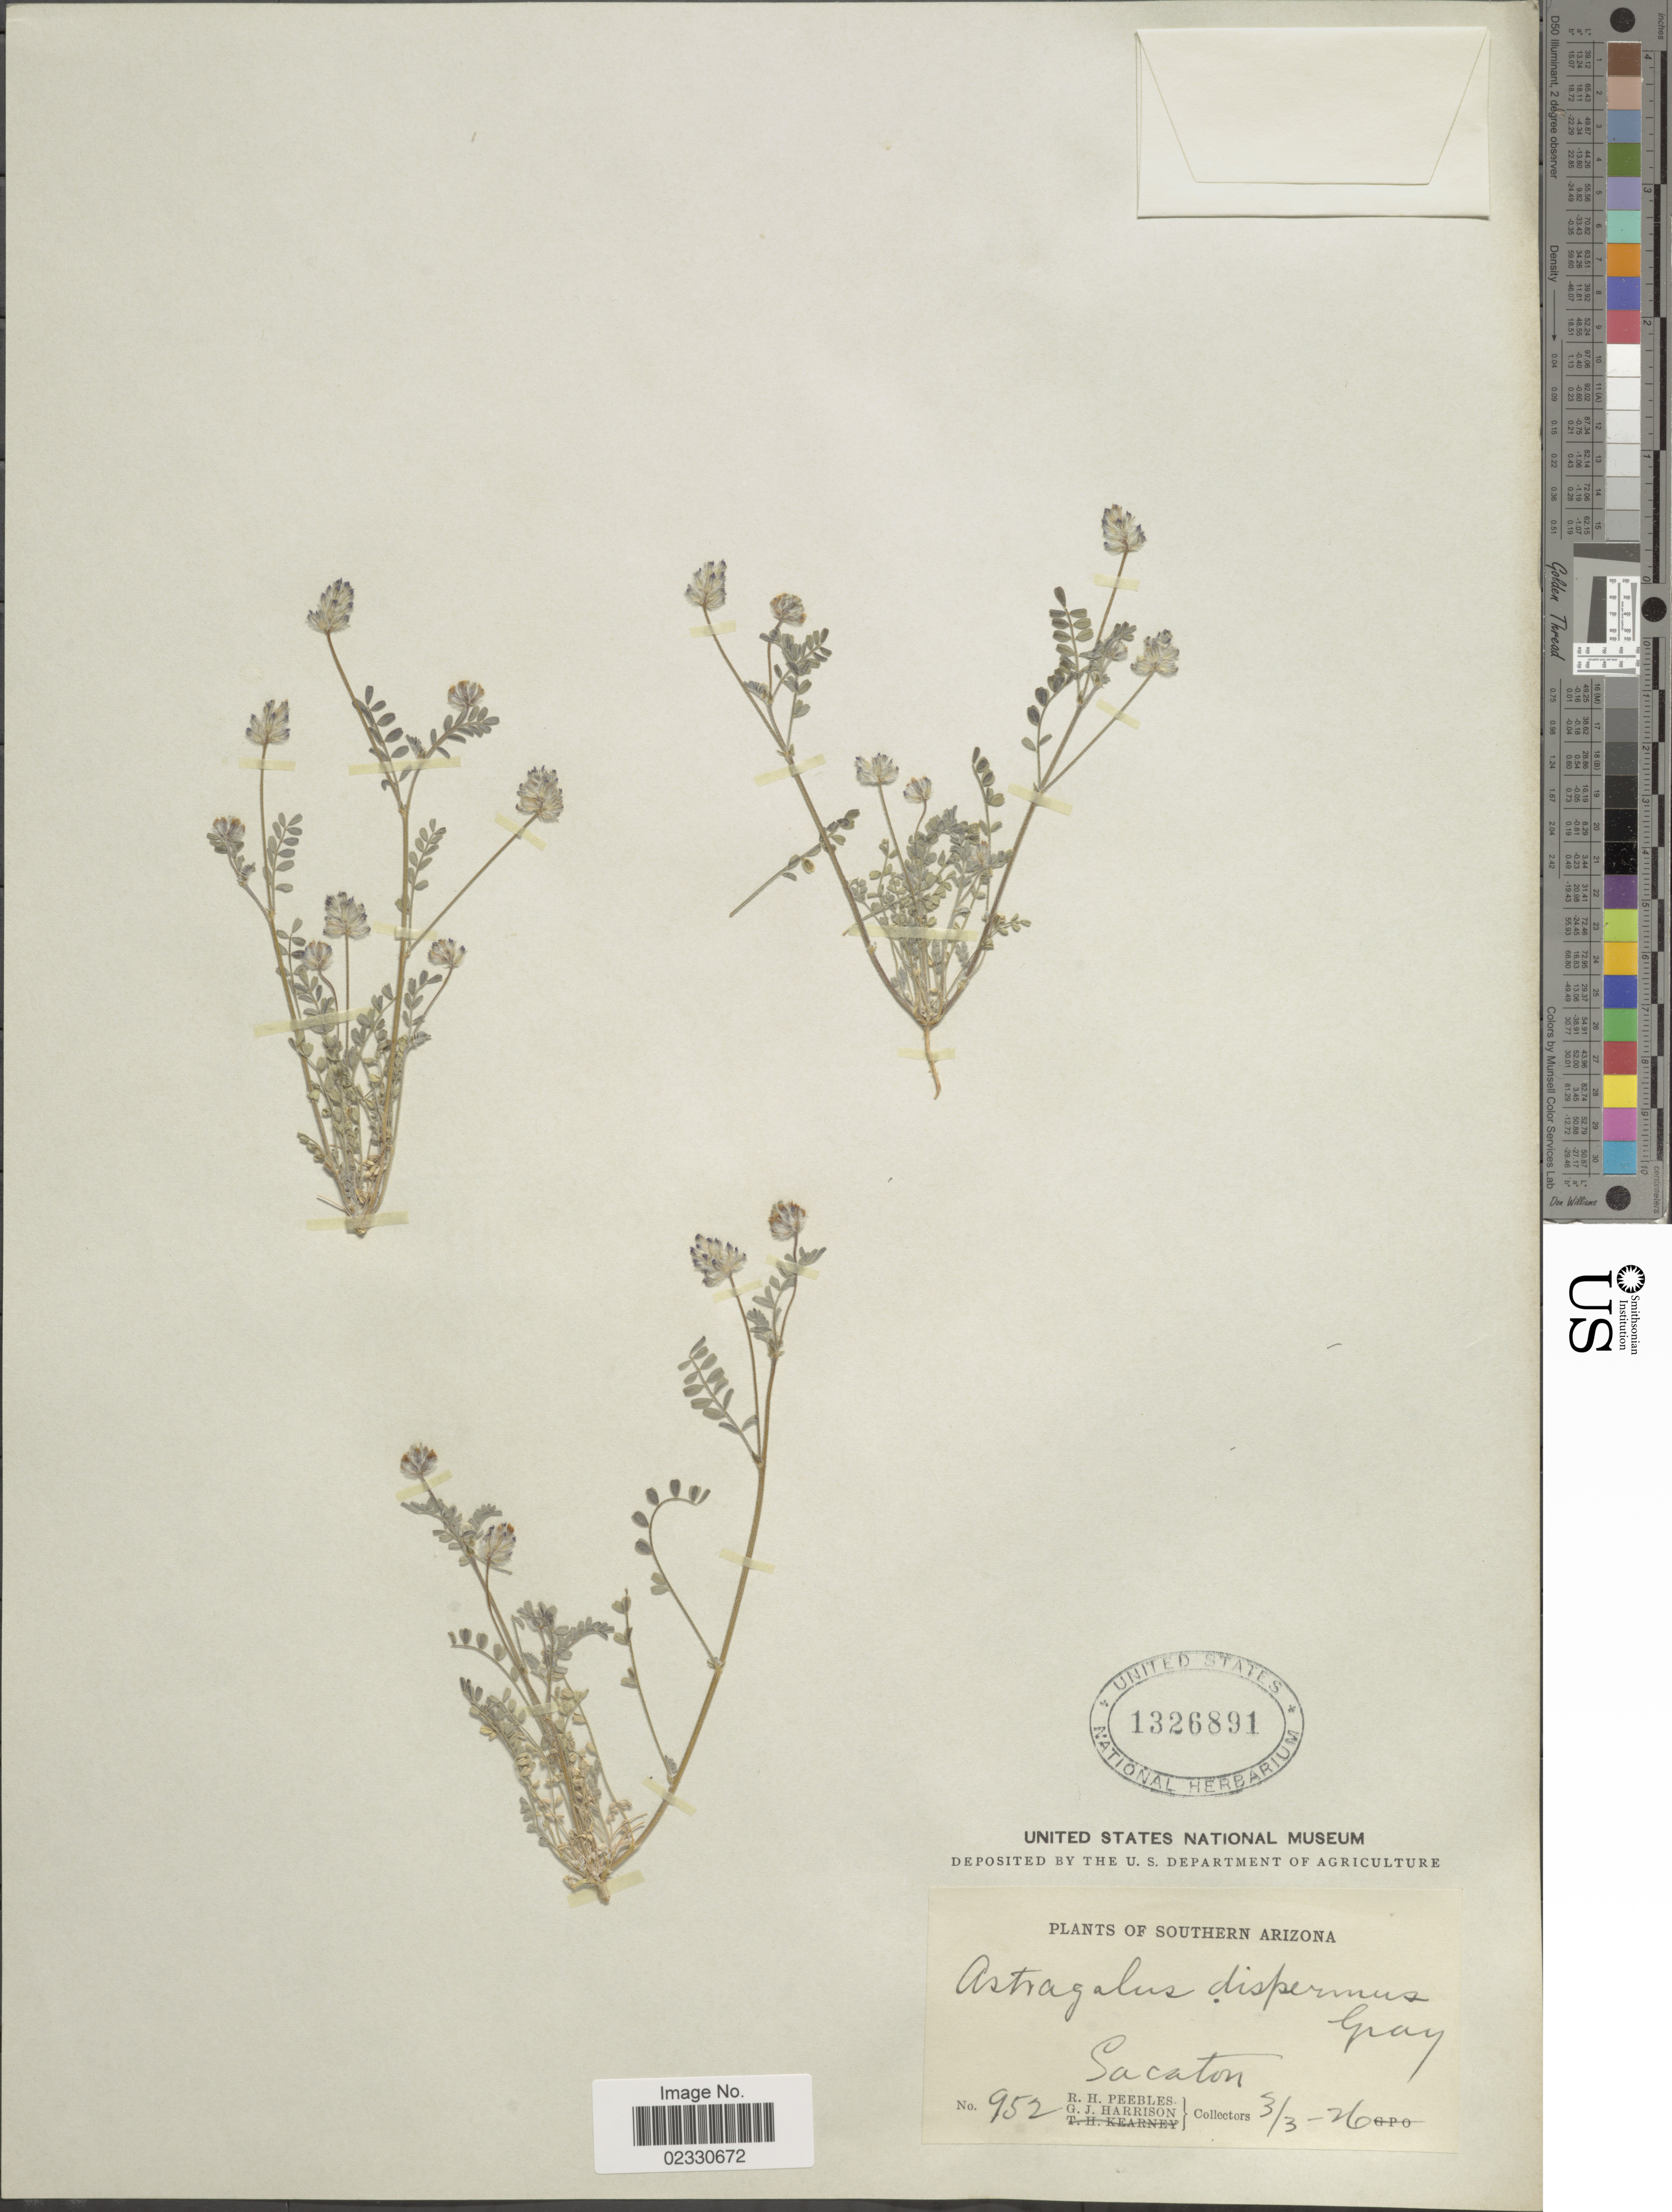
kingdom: Plantae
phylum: Tracheophyta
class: Magnoliopsida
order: Fabales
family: Fabaceae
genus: Astragalus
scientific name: Astragalus dispermus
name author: A. Gray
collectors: R. H. Peebles & G. J. Harrison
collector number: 952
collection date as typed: Transcribed d/m/y: 3/3/26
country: United States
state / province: Arizona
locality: Southern Arizona, Sacaton.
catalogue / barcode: US 1326891